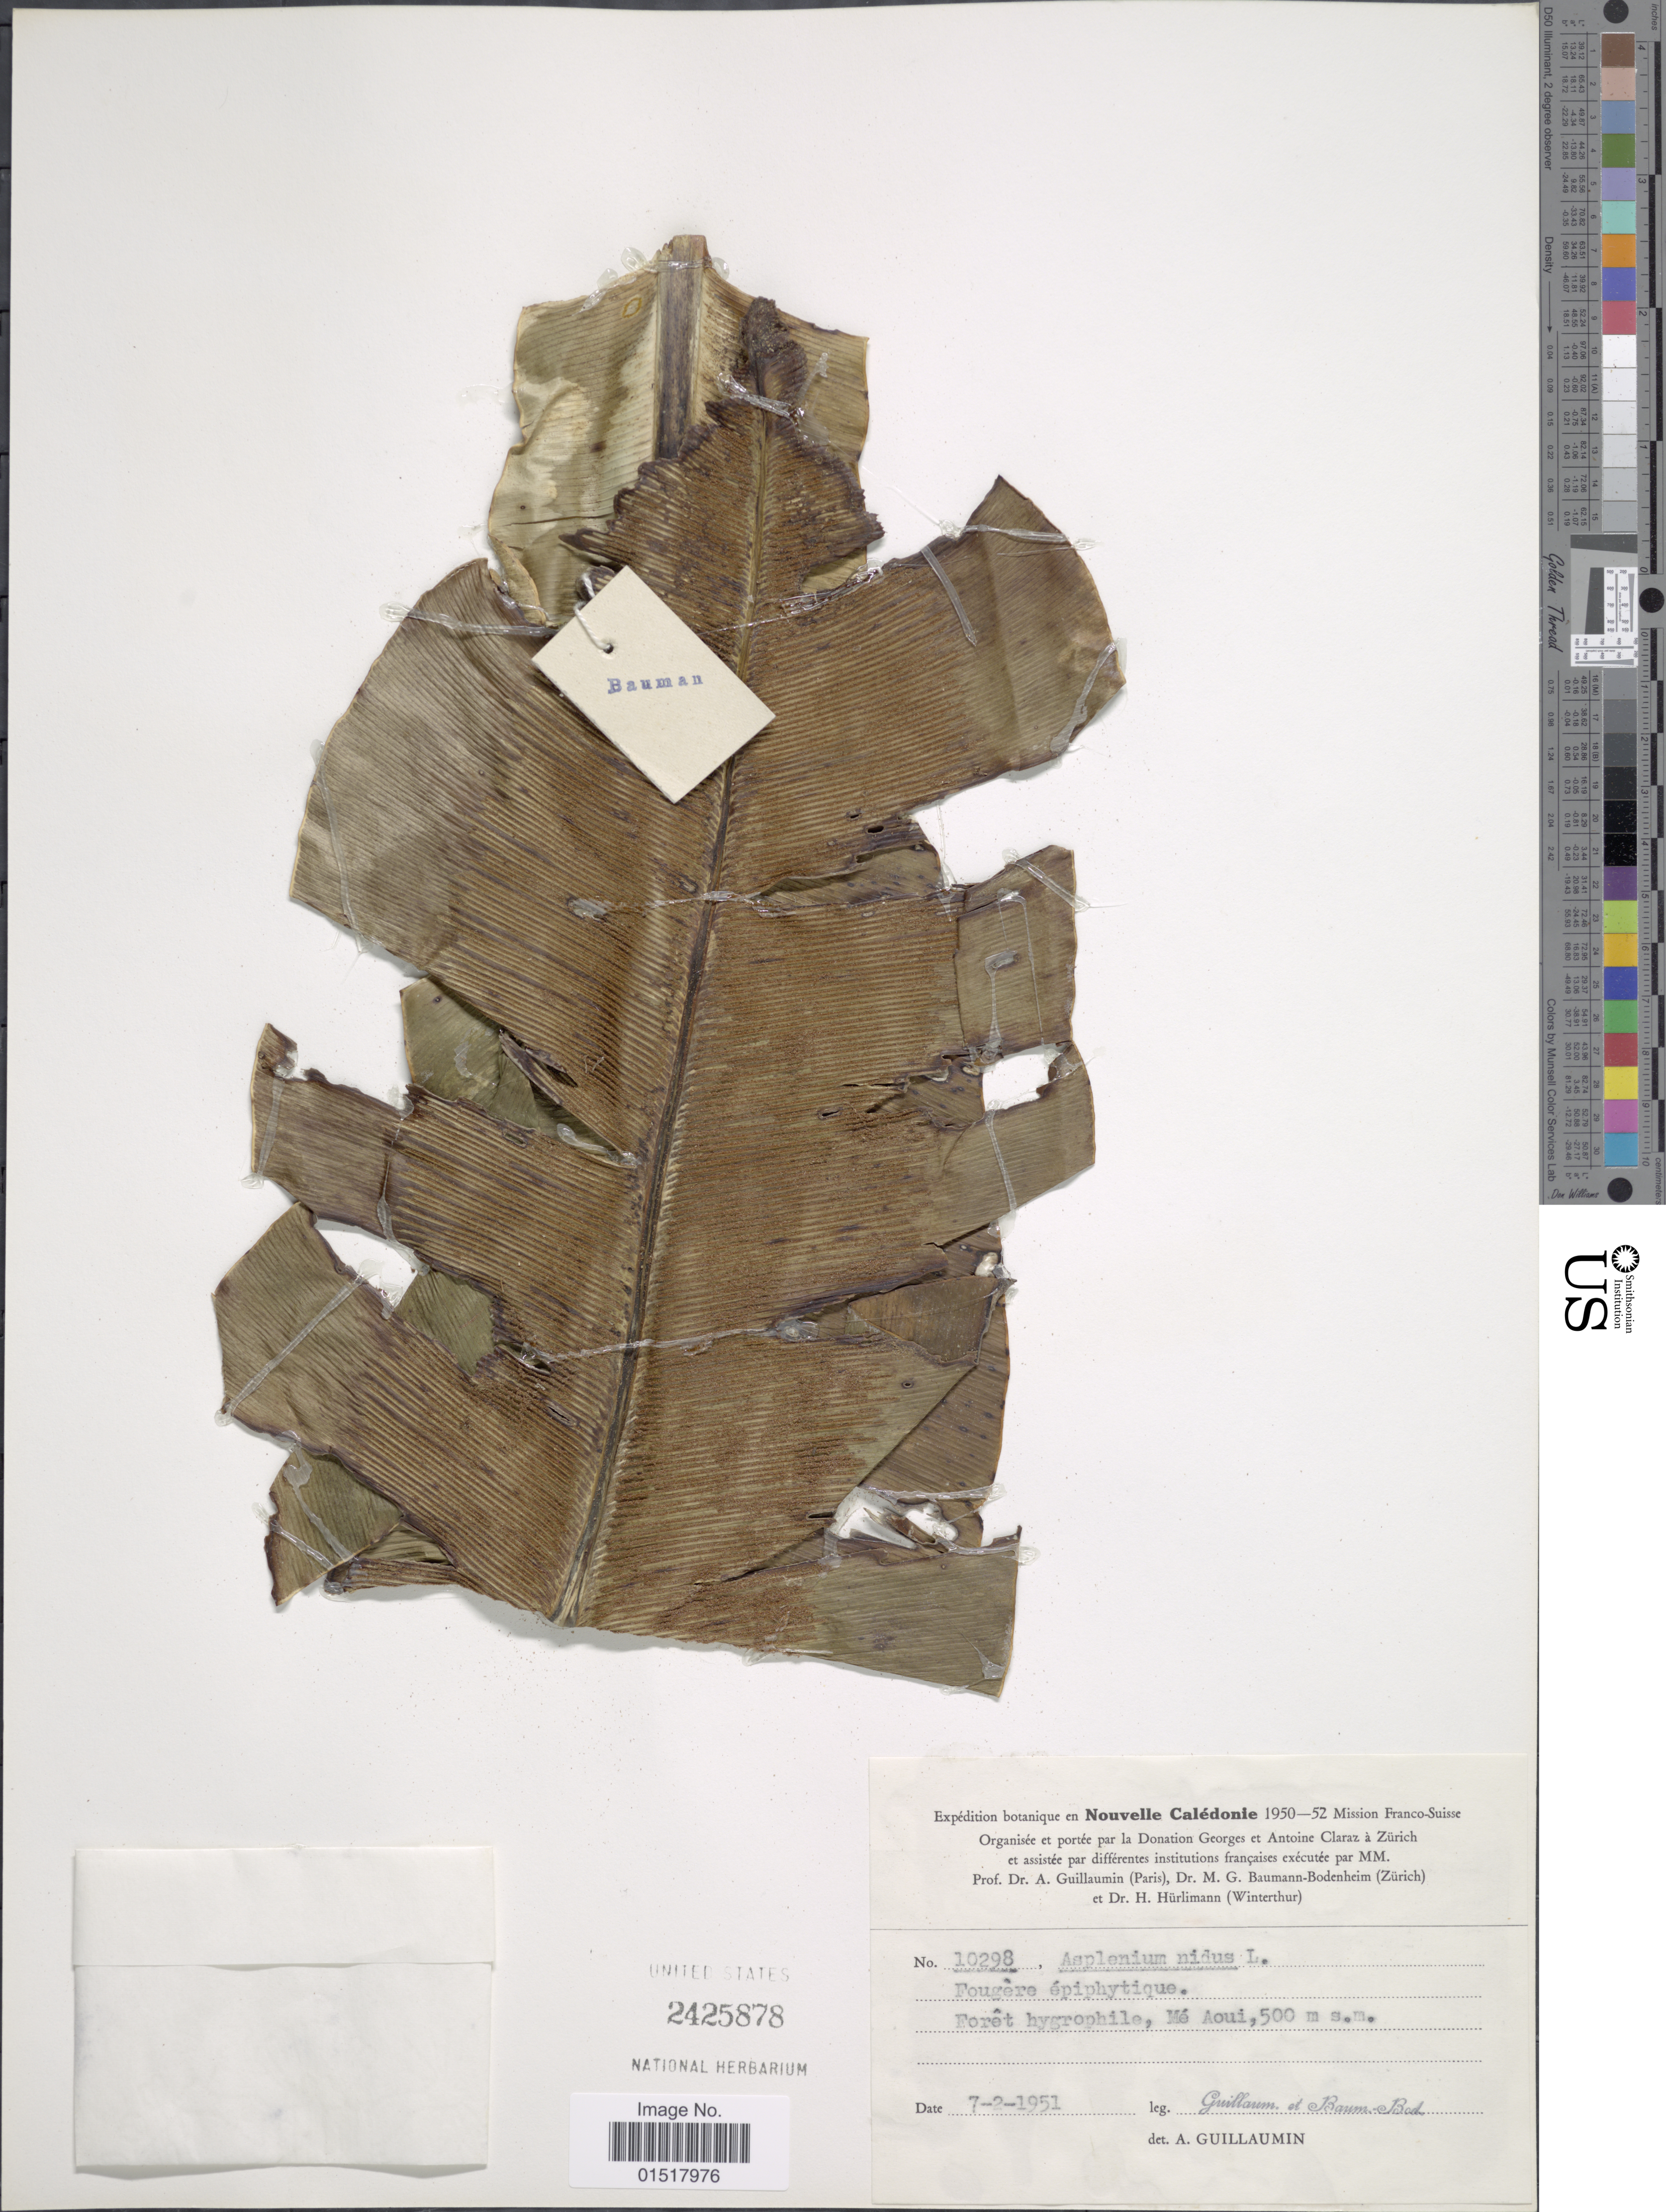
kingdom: Plantae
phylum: Tracheophyta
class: Polypodiopsida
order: Polypodiales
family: Aspleniaceae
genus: Asplenium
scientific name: Asplenium nidus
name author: L.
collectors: A. Guillaumin & M. G. Baumann-Bodenheim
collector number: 10298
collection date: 1951-02-07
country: New Caledonia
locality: Forêt hygrophile, Mé Aoui.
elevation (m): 500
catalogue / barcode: US 2425878